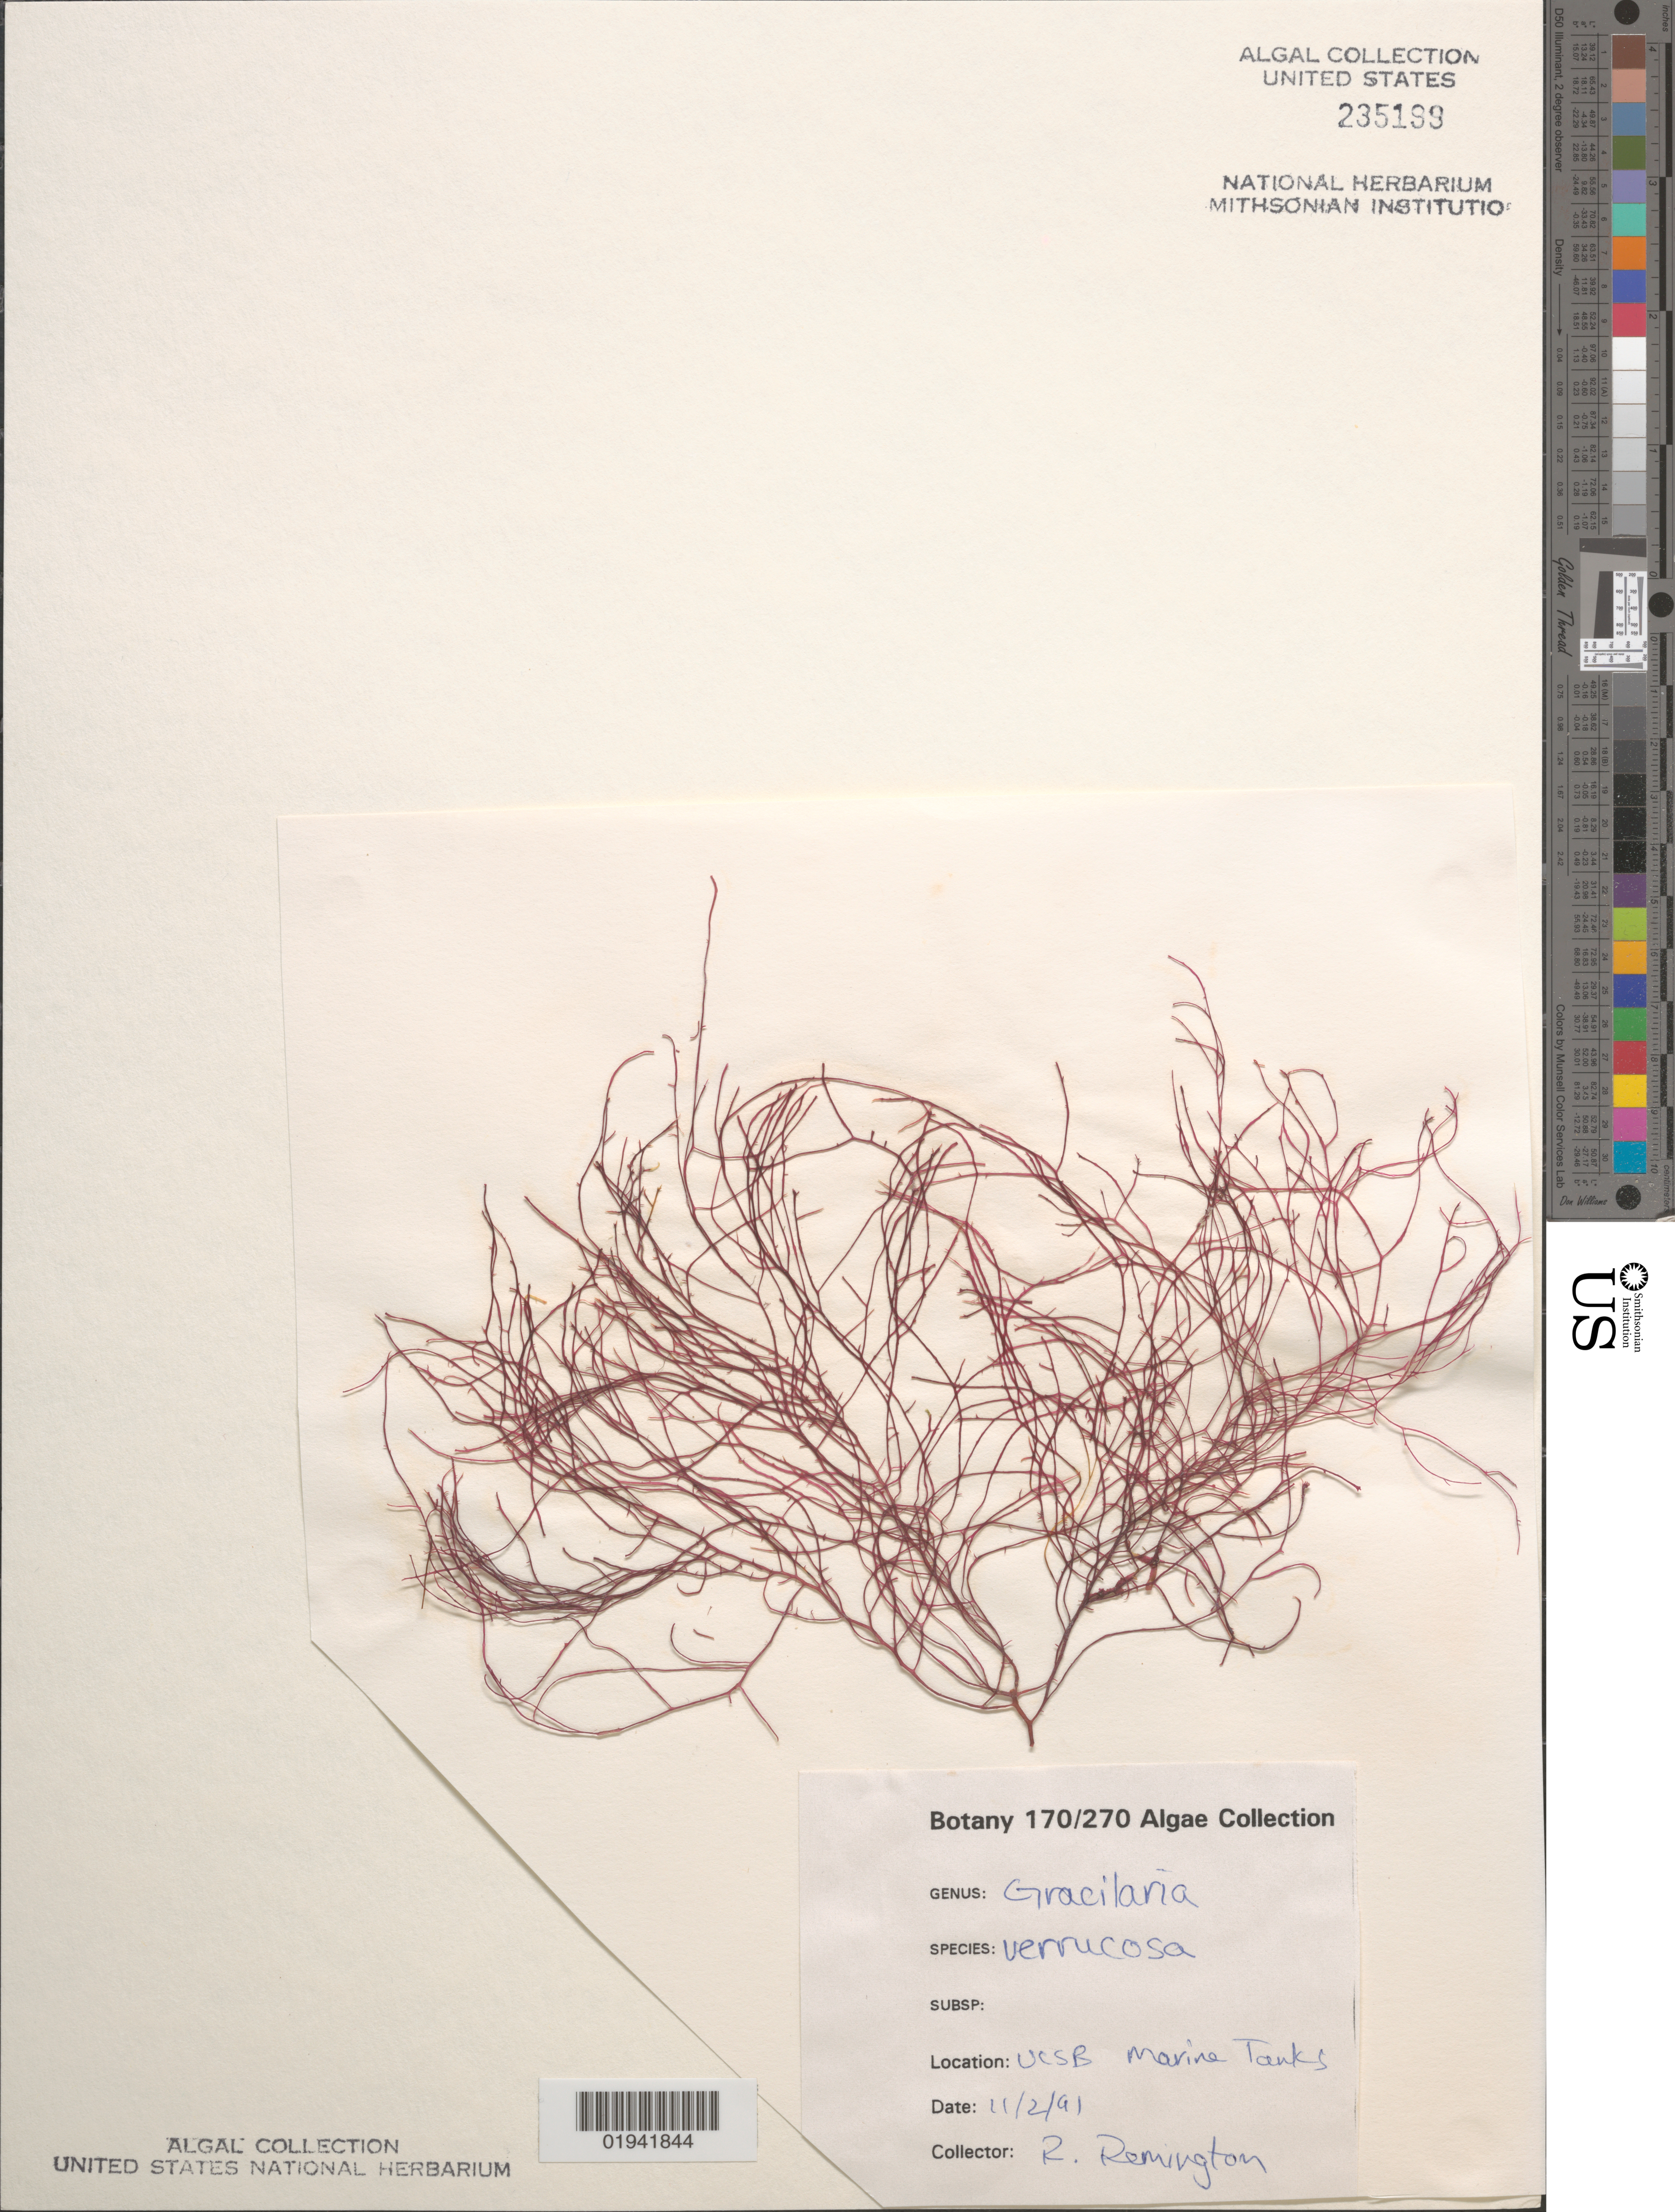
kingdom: Plantae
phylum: Rhodophyta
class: Florideophyceae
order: Gracilariales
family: Gracilariaceae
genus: Gracilariopsis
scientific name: Gracilariopsis longissima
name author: (S.G. Gmel.) Steentoft et al.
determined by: Algae name updating Project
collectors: R. Remington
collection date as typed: Transcribed d/m/y: 2/11/91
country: United States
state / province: California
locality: UCSB marine Tanks.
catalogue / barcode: US 235199